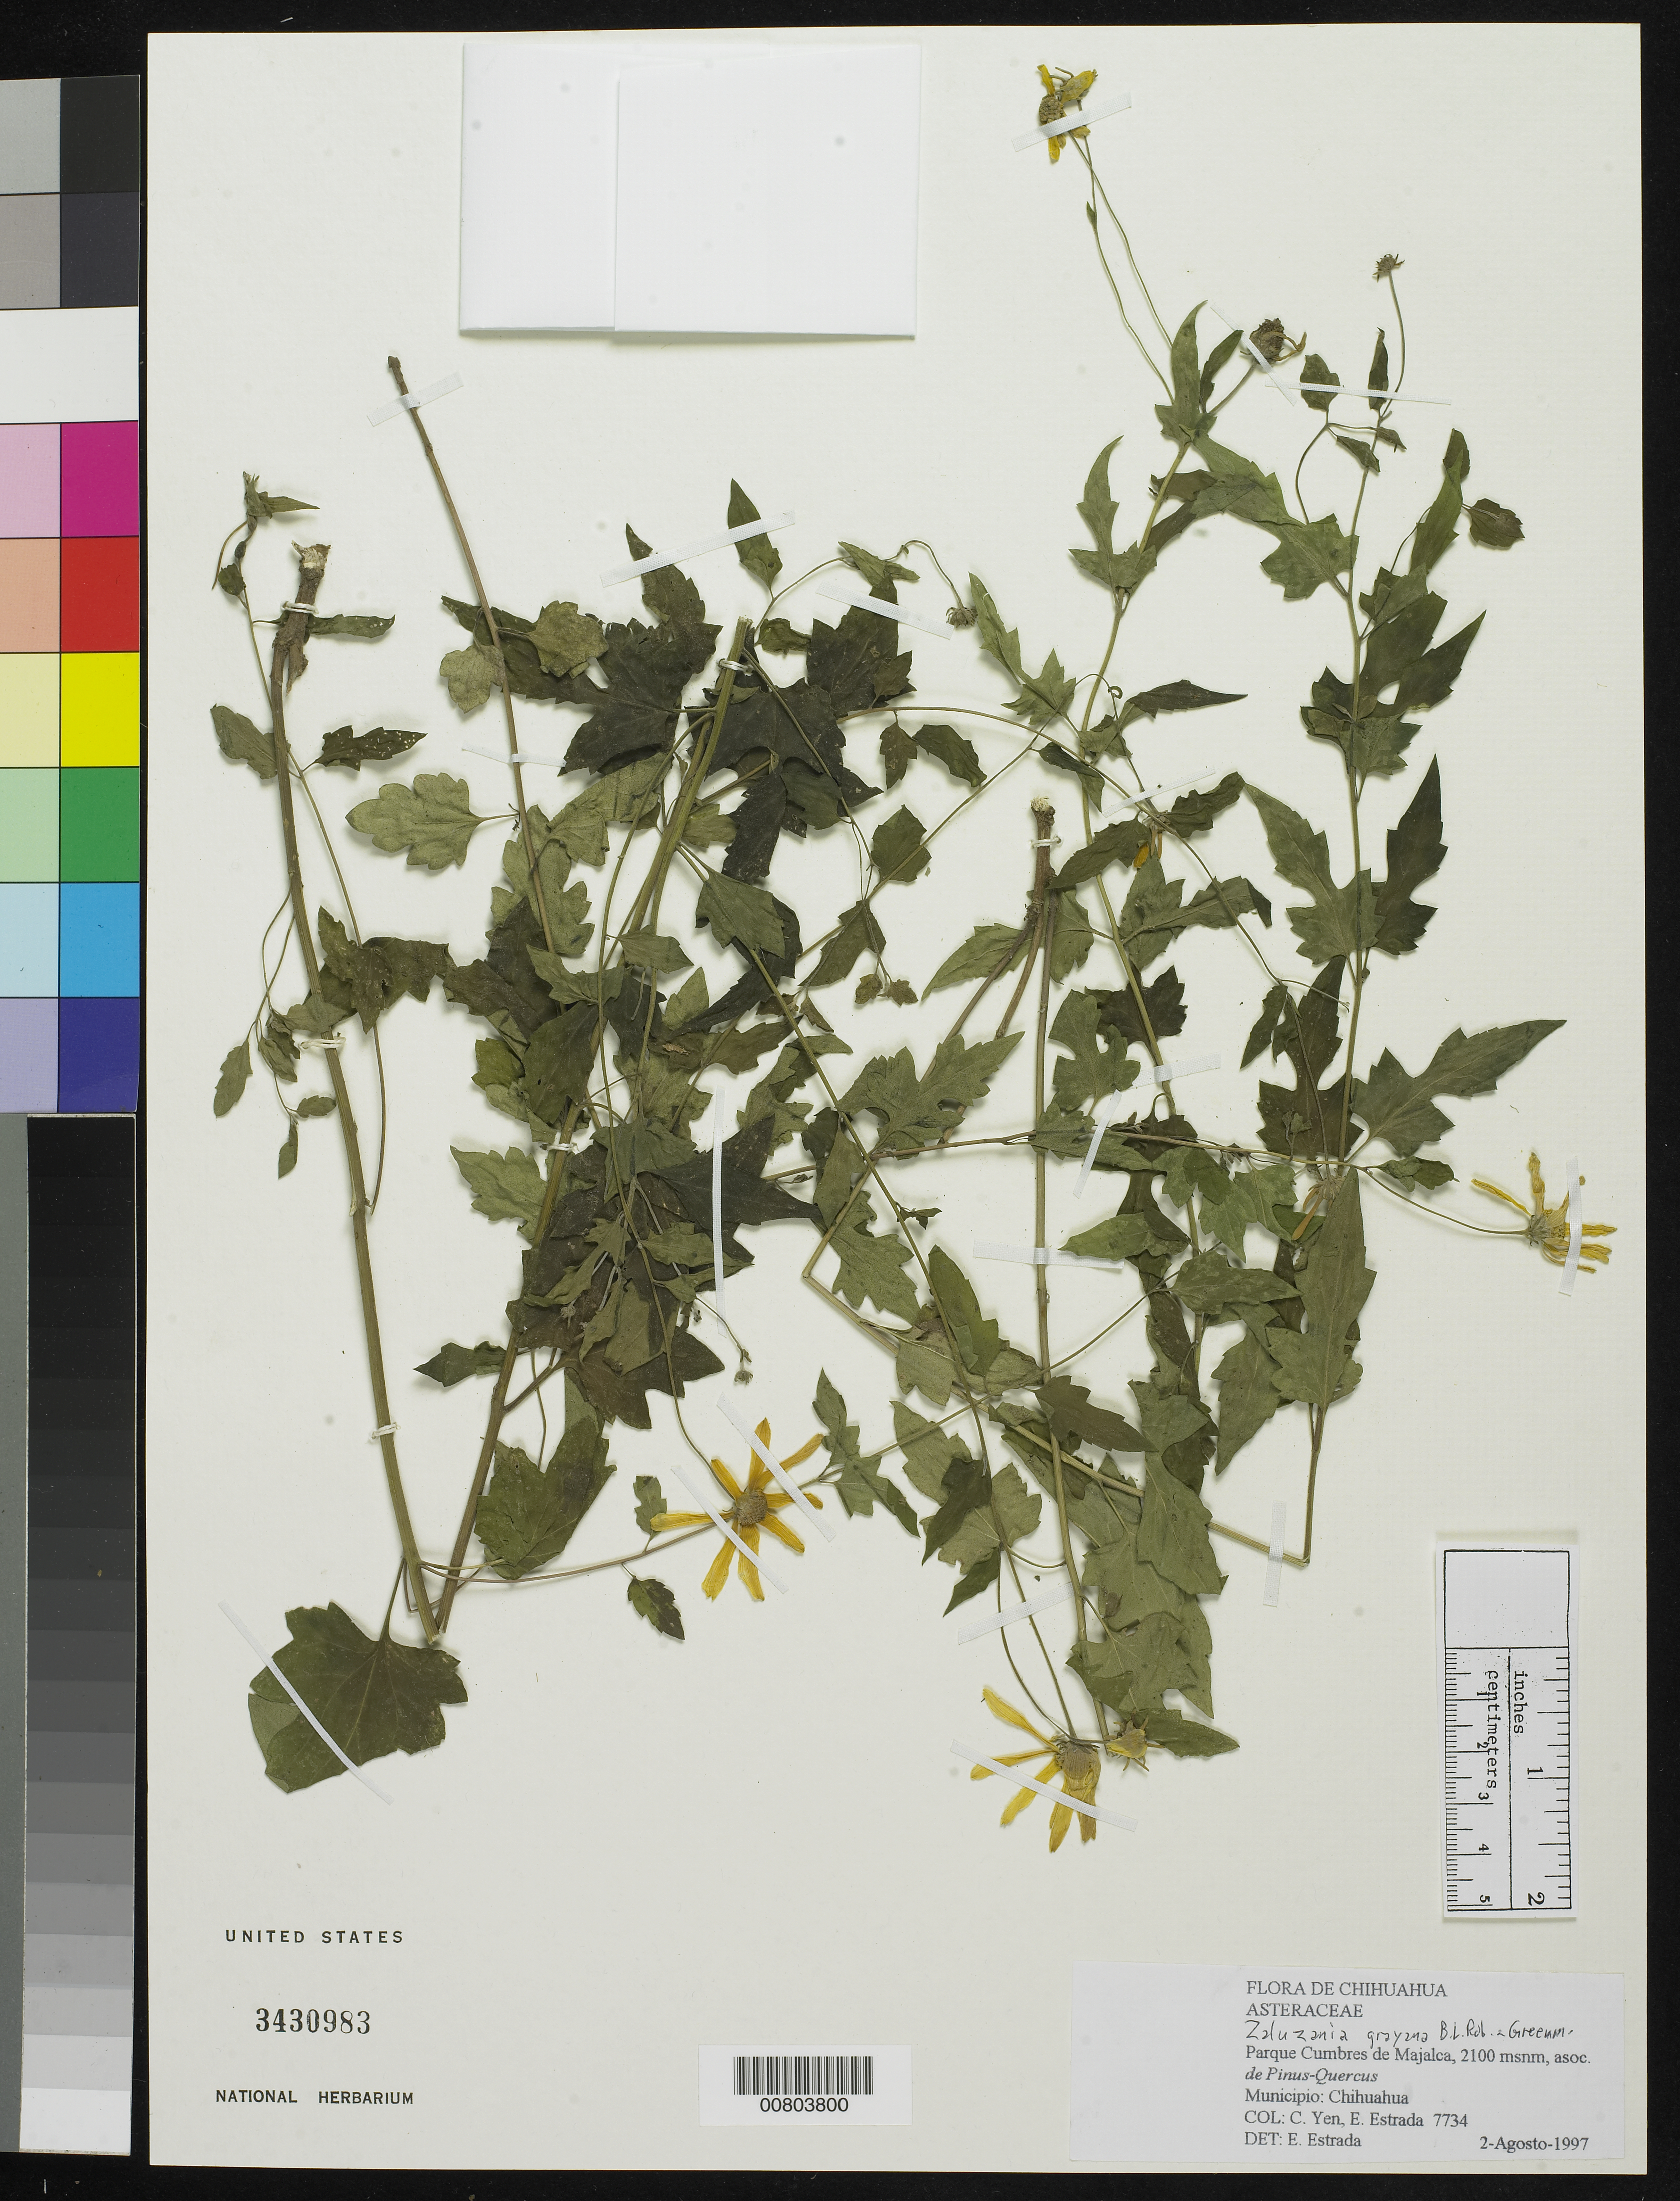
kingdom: Plantae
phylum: Tracheophyta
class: Magnoliopsida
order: Asterales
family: Asteraceae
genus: Zaluzania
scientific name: Zaluzania grayana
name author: B.L. Rob. & Greenm.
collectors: Y. C. Yang & E. Estrada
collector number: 7734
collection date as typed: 02 Aug 1997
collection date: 1997-08-02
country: Mexico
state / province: Chihuahua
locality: Parque Cumbres de Majalca, Chihuahua.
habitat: Asoc. Pinus-Quercus.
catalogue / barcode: US 3430983